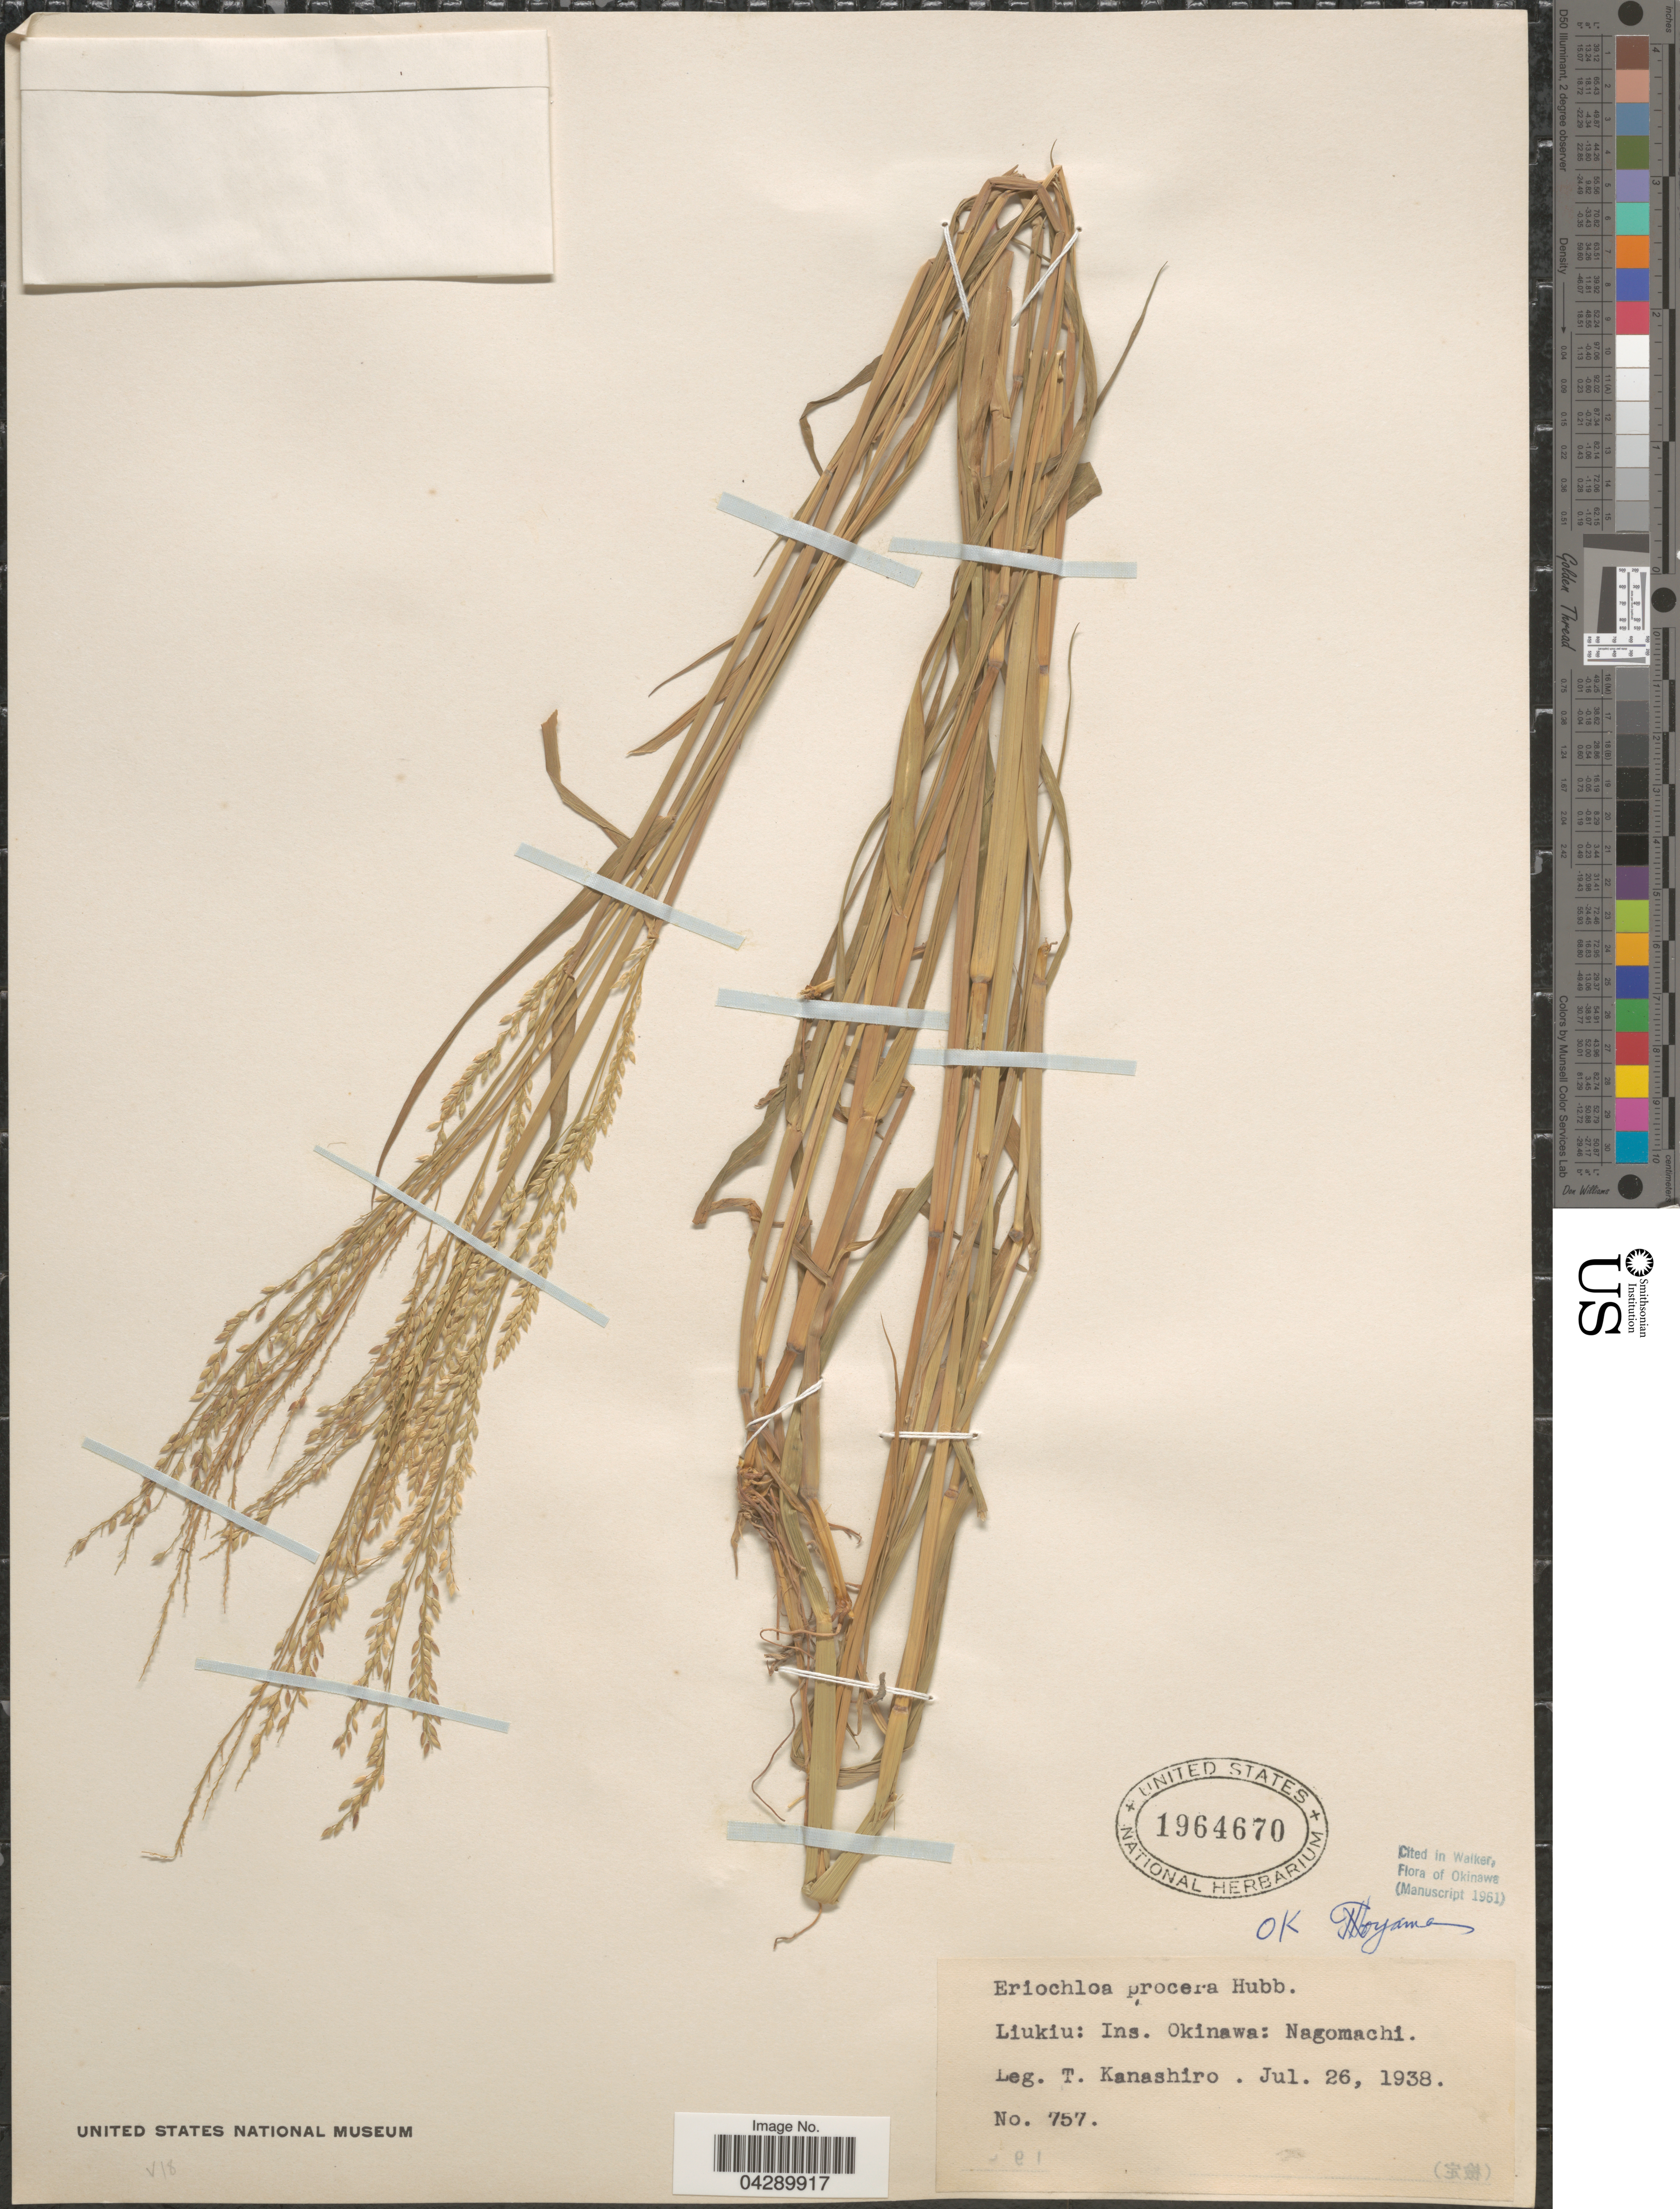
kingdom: Plantae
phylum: Tracheophyta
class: Liliopsida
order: Poales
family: Poaceae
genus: Eriochloa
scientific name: Eriochloa procera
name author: (Retz.) C.E. Hubb.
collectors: T. Kanashiro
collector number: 757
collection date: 1938-07-26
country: Japan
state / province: Okinawa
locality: Liukiu: Ins. Okinawa: Nagomachi.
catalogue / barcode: US 1964670